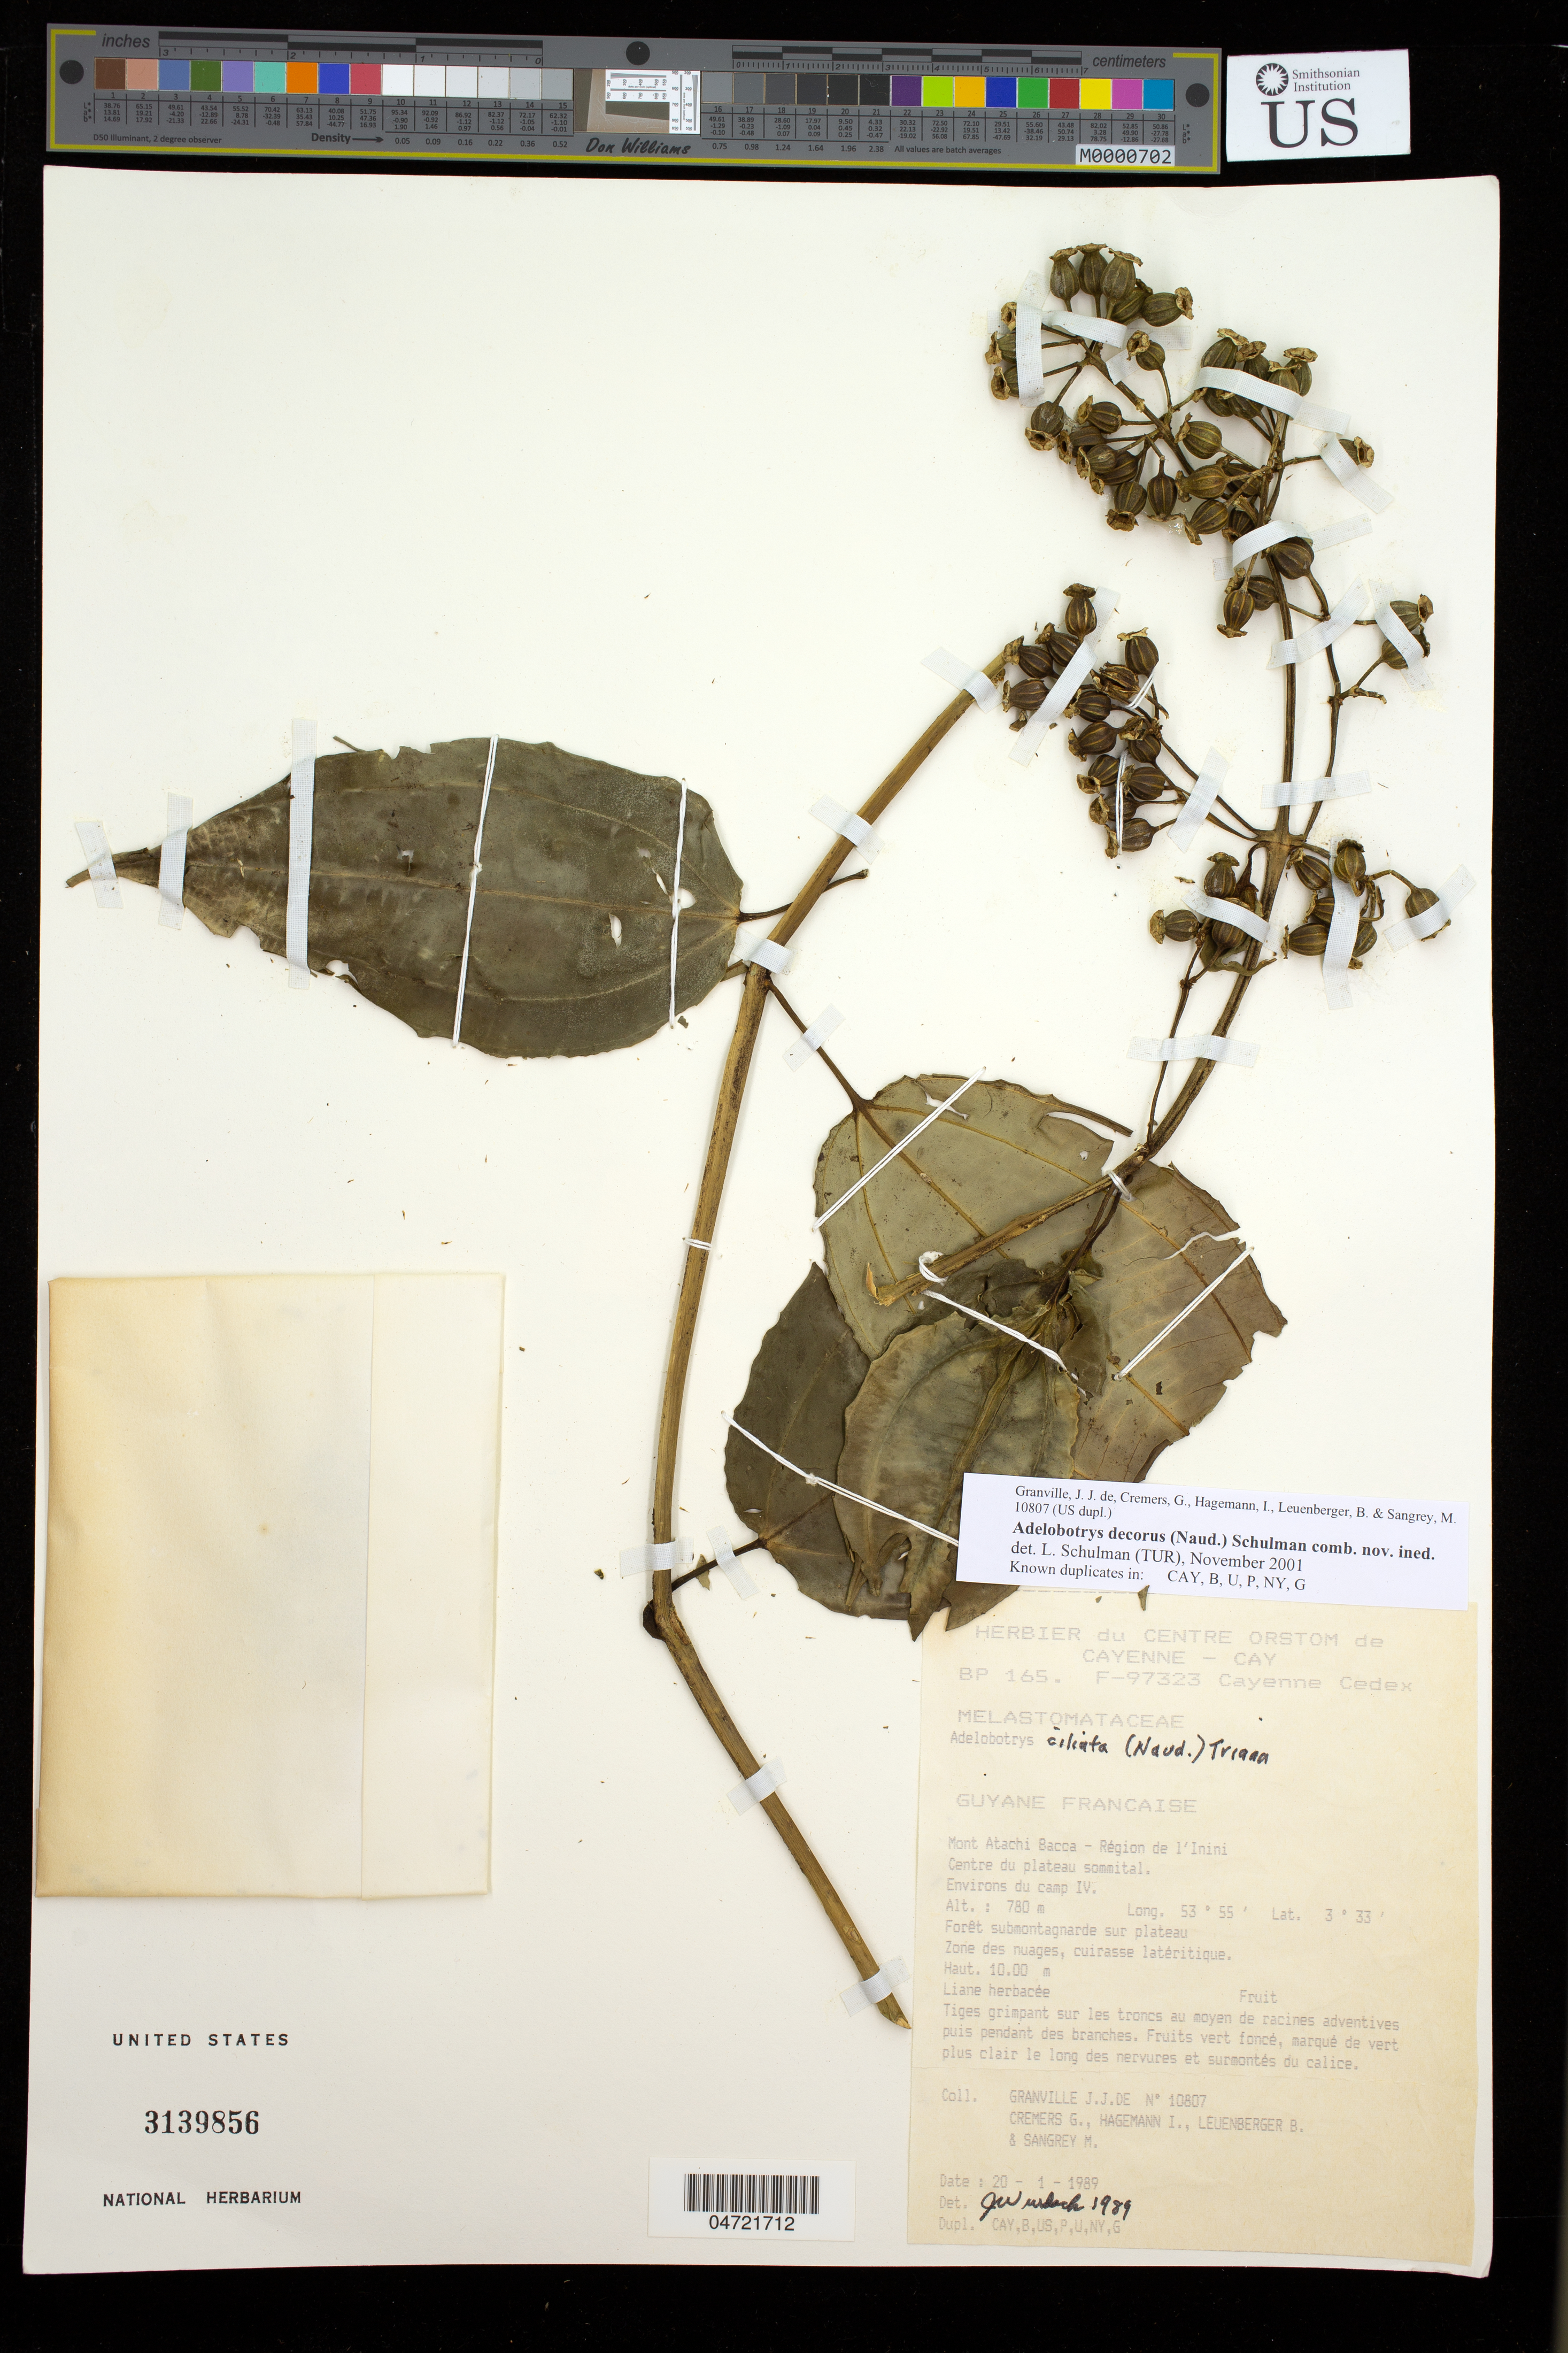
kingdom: Plantae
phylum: Tracheophyta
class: Magnoliopsida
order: Myrtales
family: Melastomataceae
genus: Adelobotrys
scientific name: Adelobotrys sp. nov.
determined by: Schulman, Leif, (TUR), University of Turku (FINLAND)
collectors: J.-J. de Granville, G. Cremers, J. Hagemann, B. E. Leuenberger & M. S. Sangrey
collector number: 10807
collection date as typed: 20-Jan-89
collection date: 1989-01-20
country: French Guiana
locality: Mont Atachi Bacca, région de l'Inini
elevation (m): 780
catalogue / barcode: US 3139856